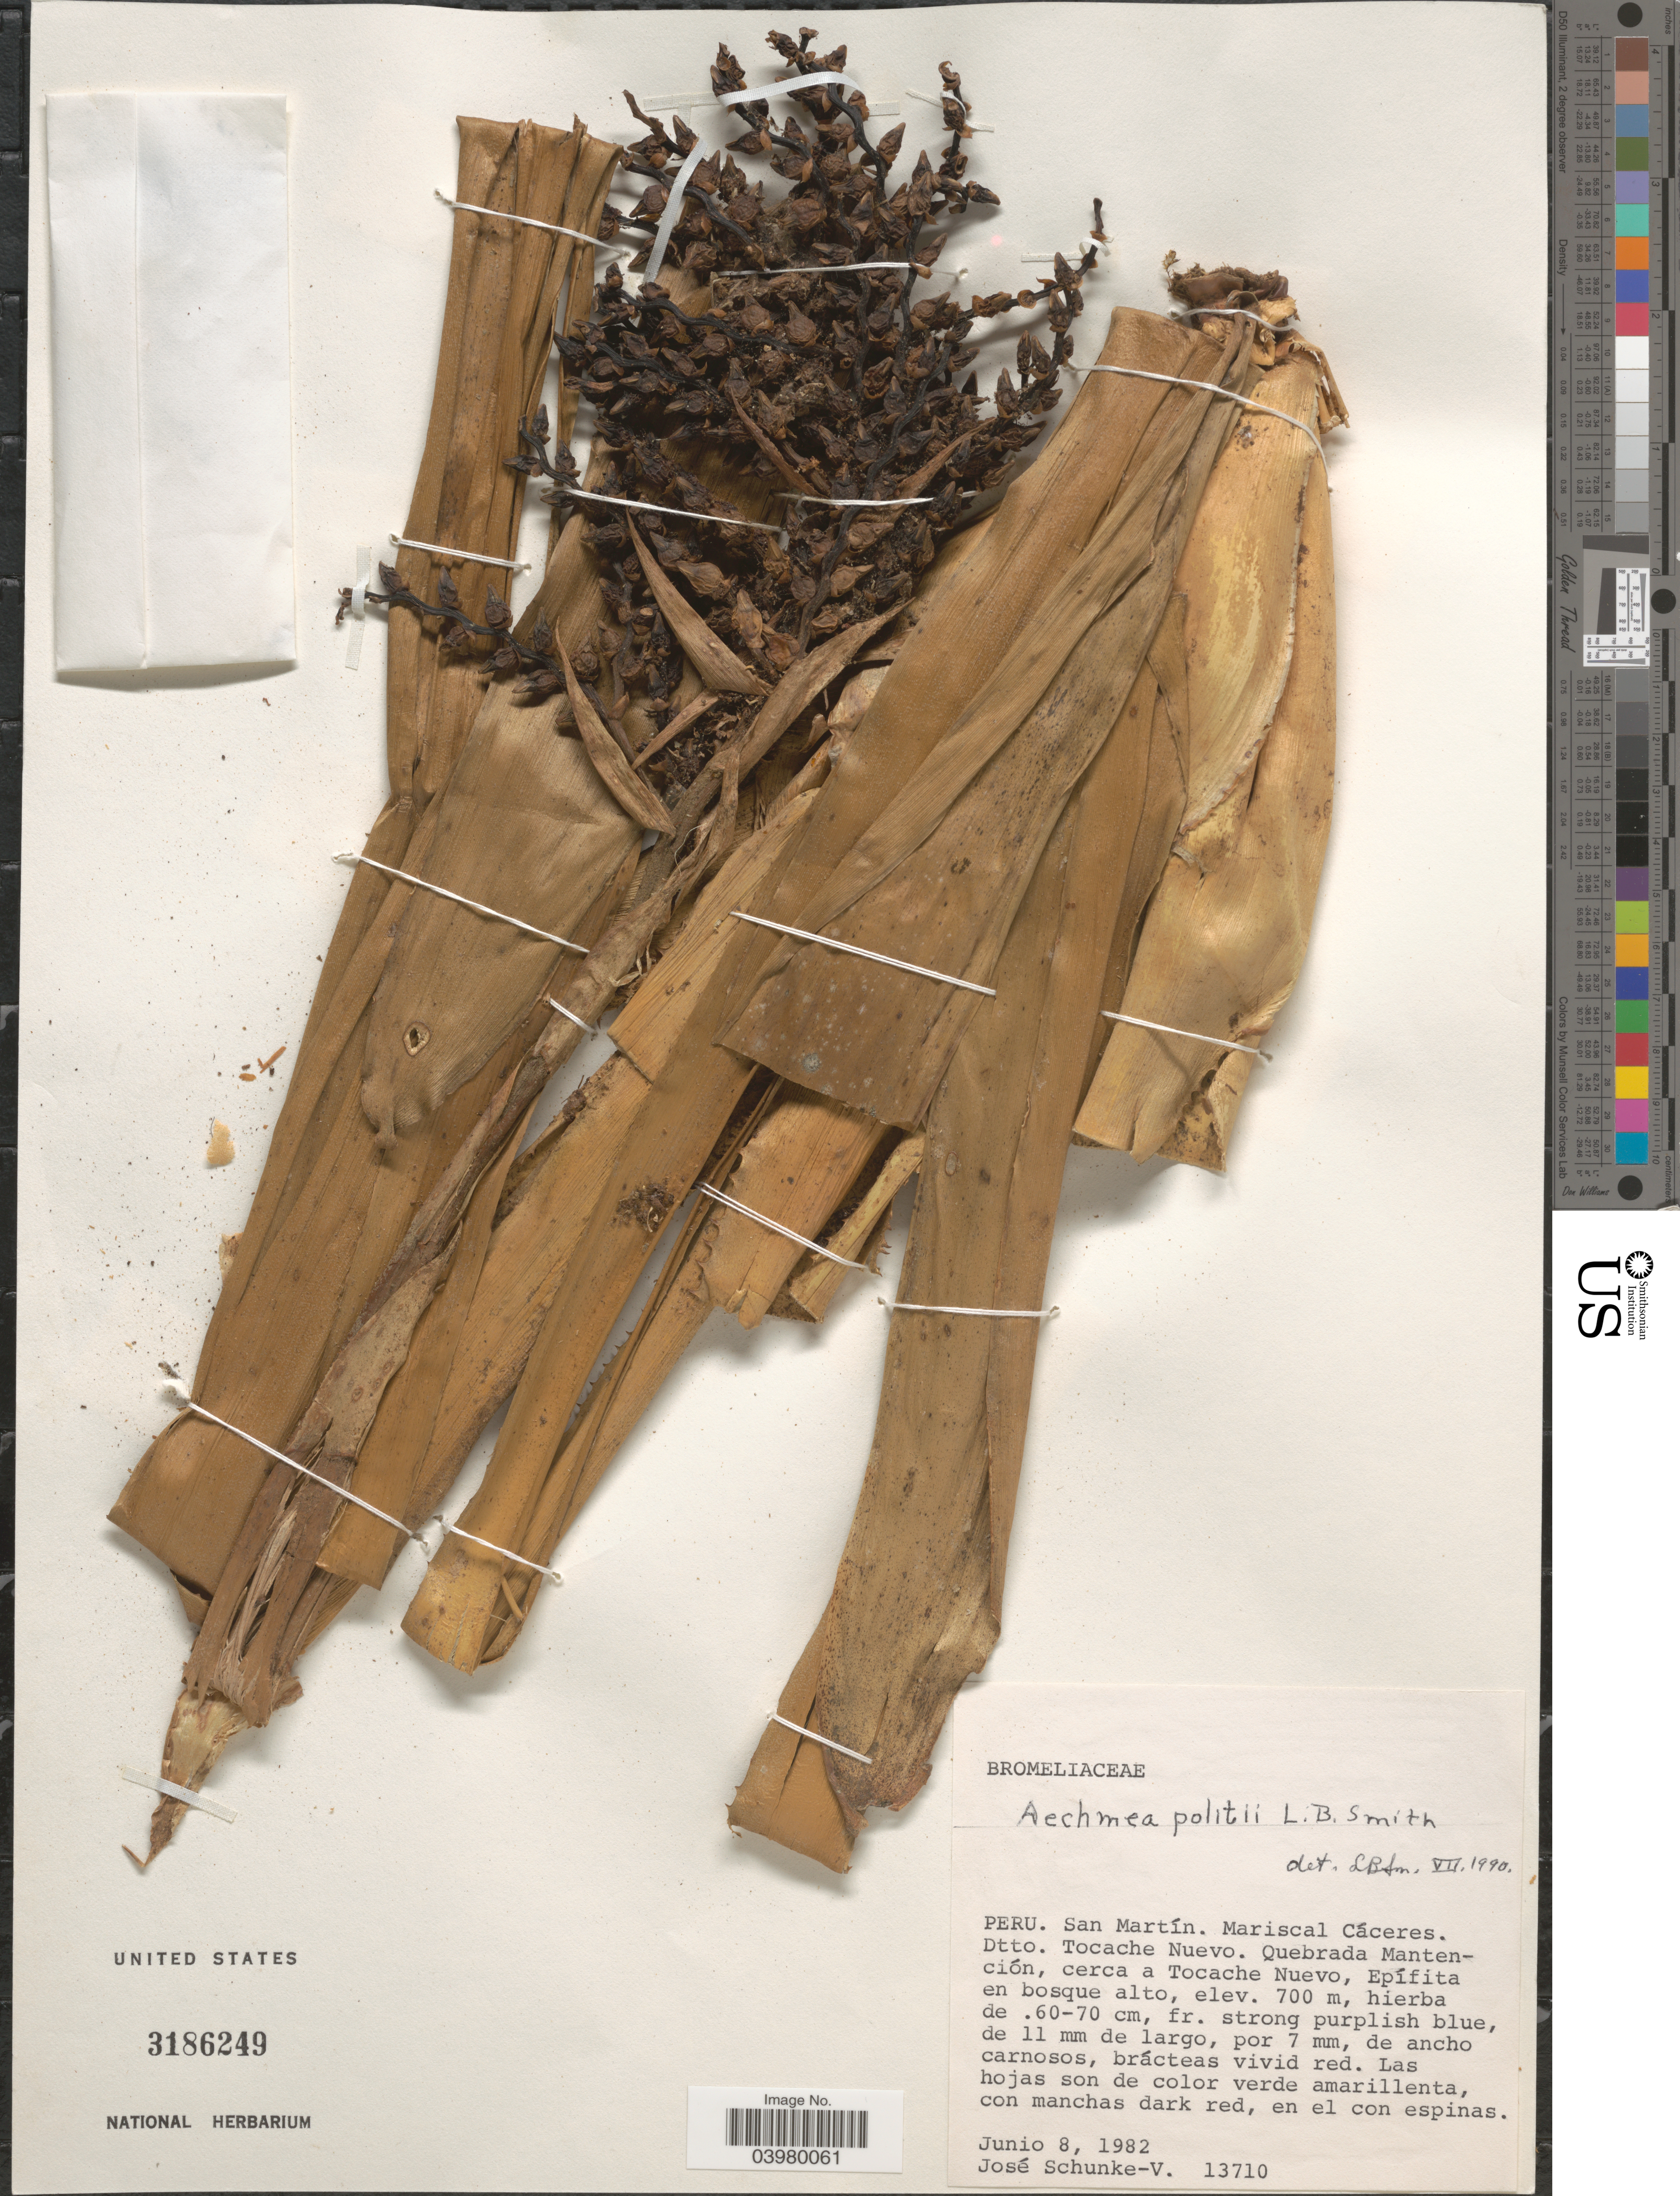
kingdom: Plantae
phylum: Tracheophyta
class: Liliopsida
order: Poales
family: Bromeliaceae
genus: Aechmea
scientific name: Aechmea politii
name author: L.B. Sm.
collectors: J. Schunke Vigo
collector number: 13710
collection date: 1982-06-08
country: Peru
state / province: San Martín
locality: Mariscal Cáceres. Dtto. Tocache Nuevo. Quebrada Mantención, cerca a Tocache Nuevo.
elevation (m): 700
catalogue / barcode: US 3186249